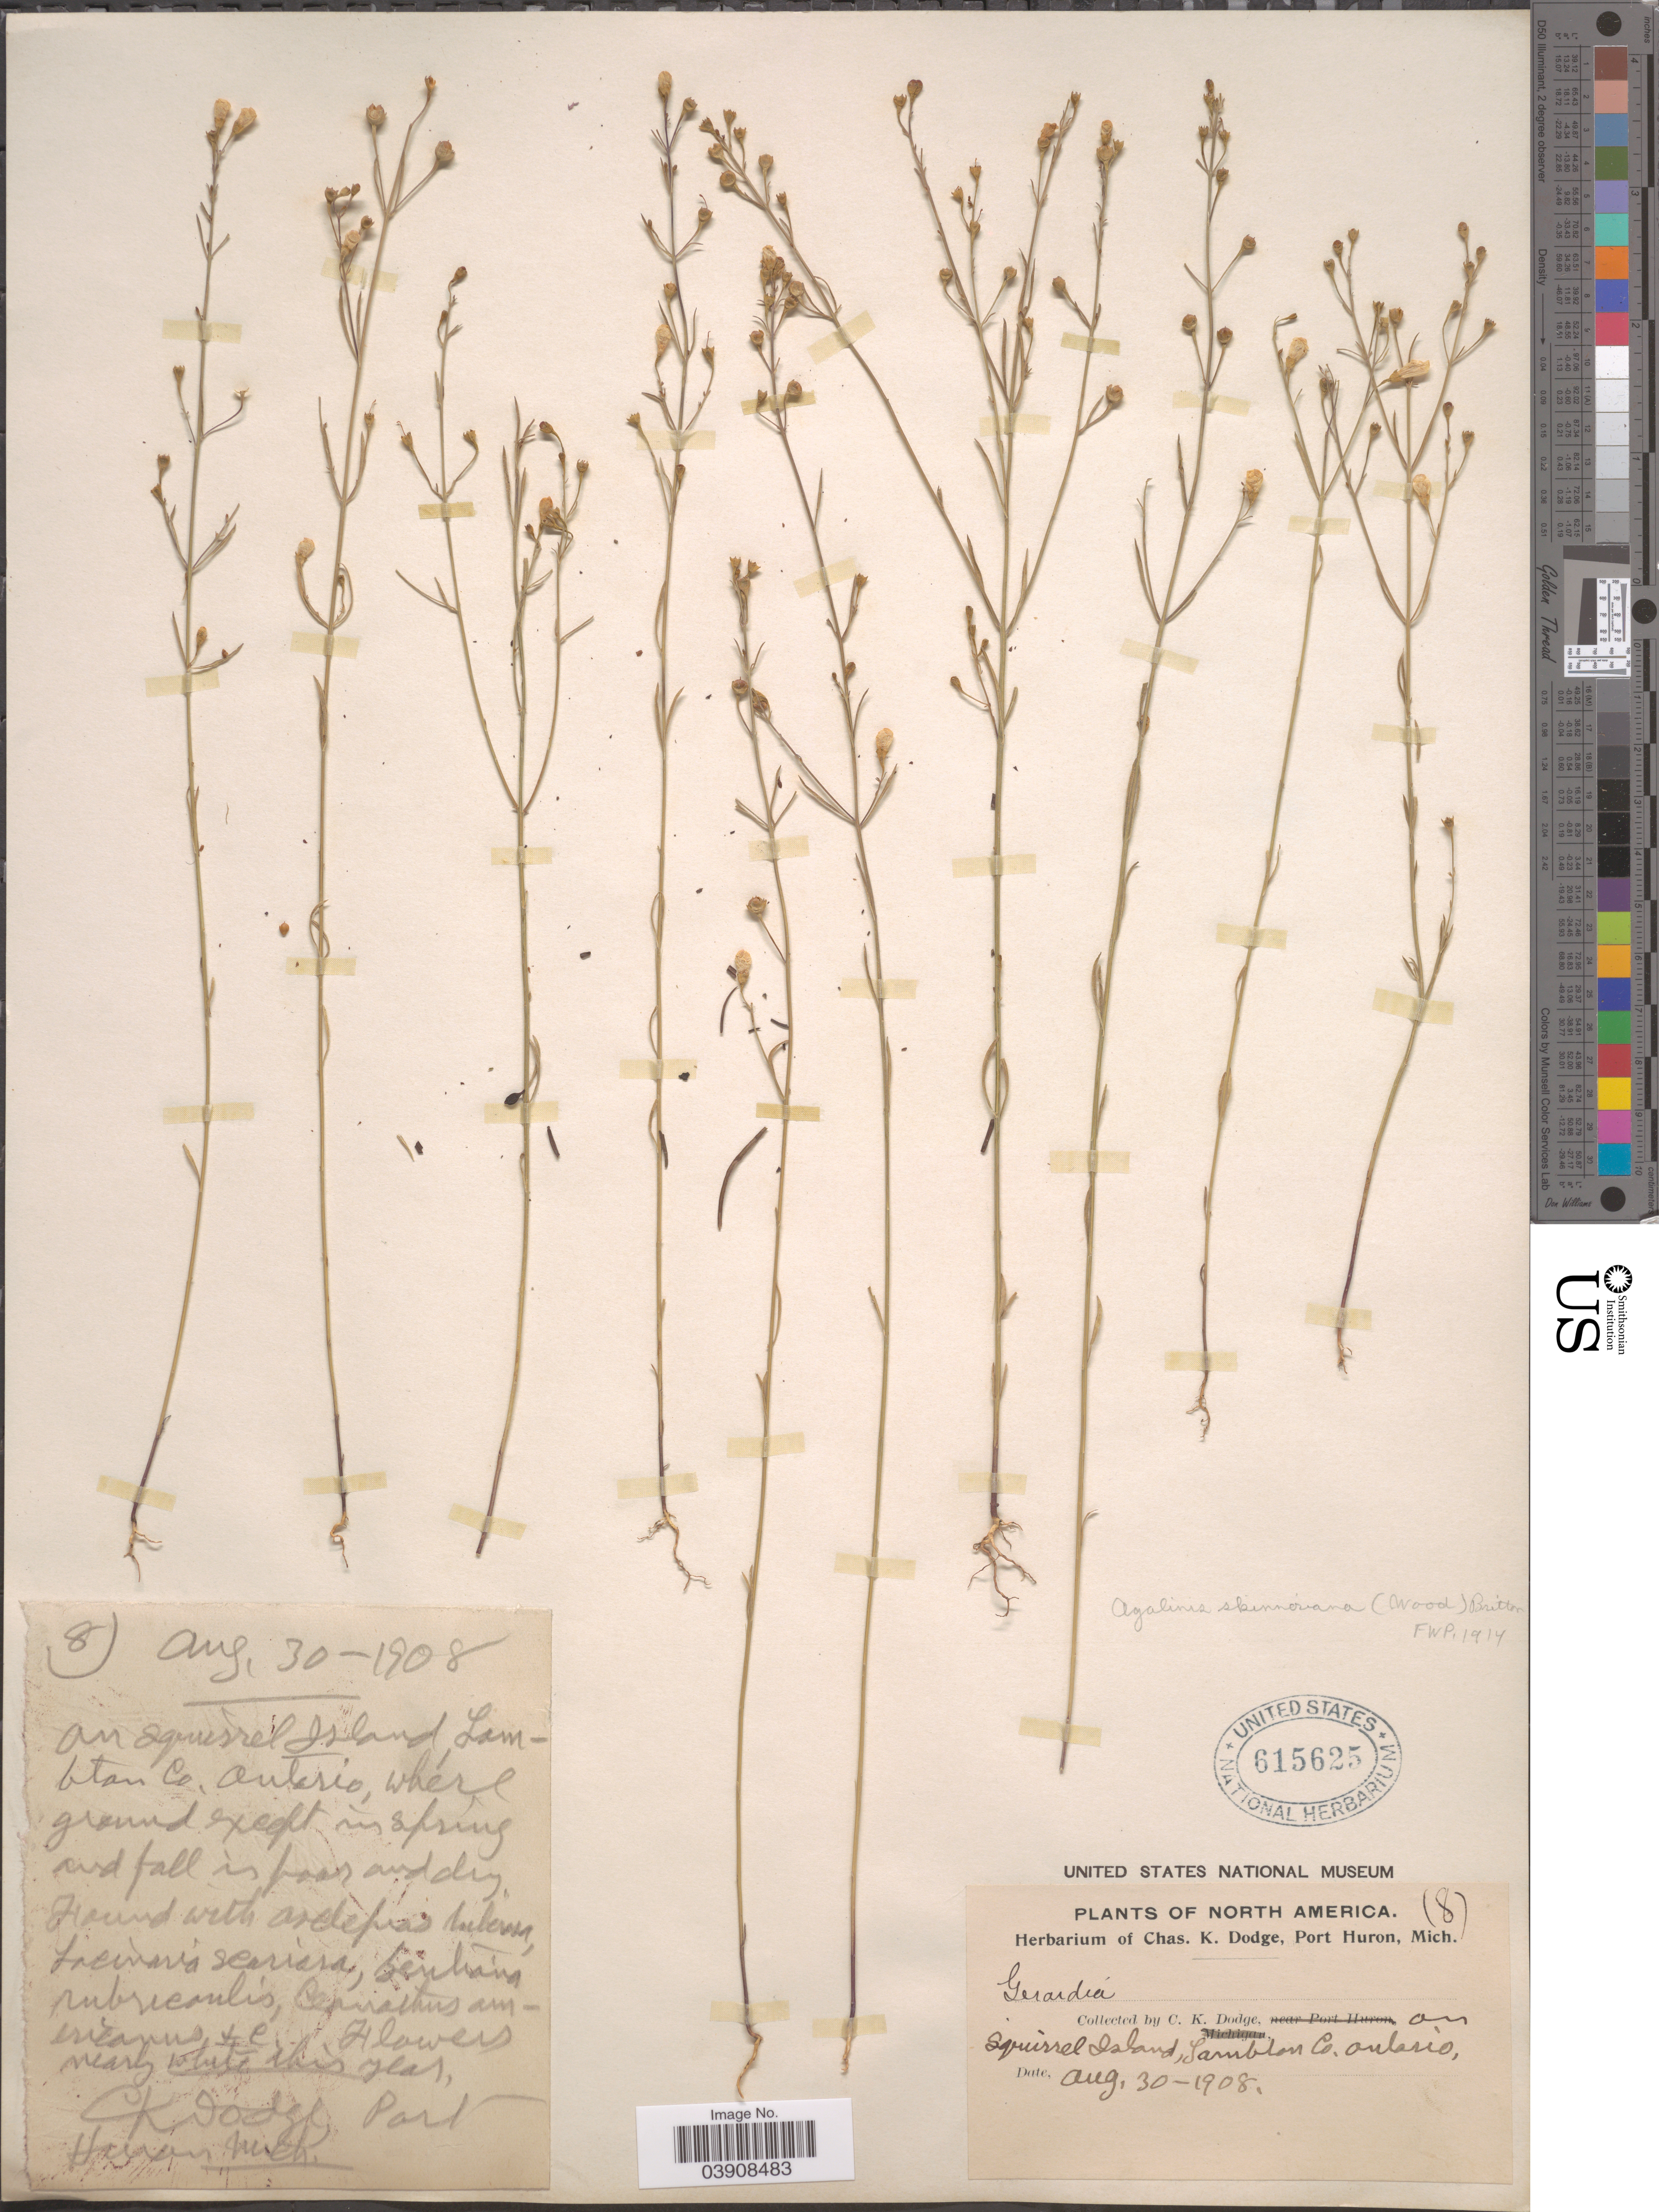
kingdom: Plantae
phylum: Tracheophyta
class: Magnoliopsida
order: Lamiales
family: Orobanchaceae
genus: Agalinis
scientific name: Agalinis skinneriana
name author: (Alph. Wood ex A. Gray) Britton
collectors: C. K. Dodge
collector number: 8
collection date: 1908-08-30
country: Canada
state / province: Ontario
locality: On Squirrel Island, Lambtan Co.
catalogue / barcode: US 615625